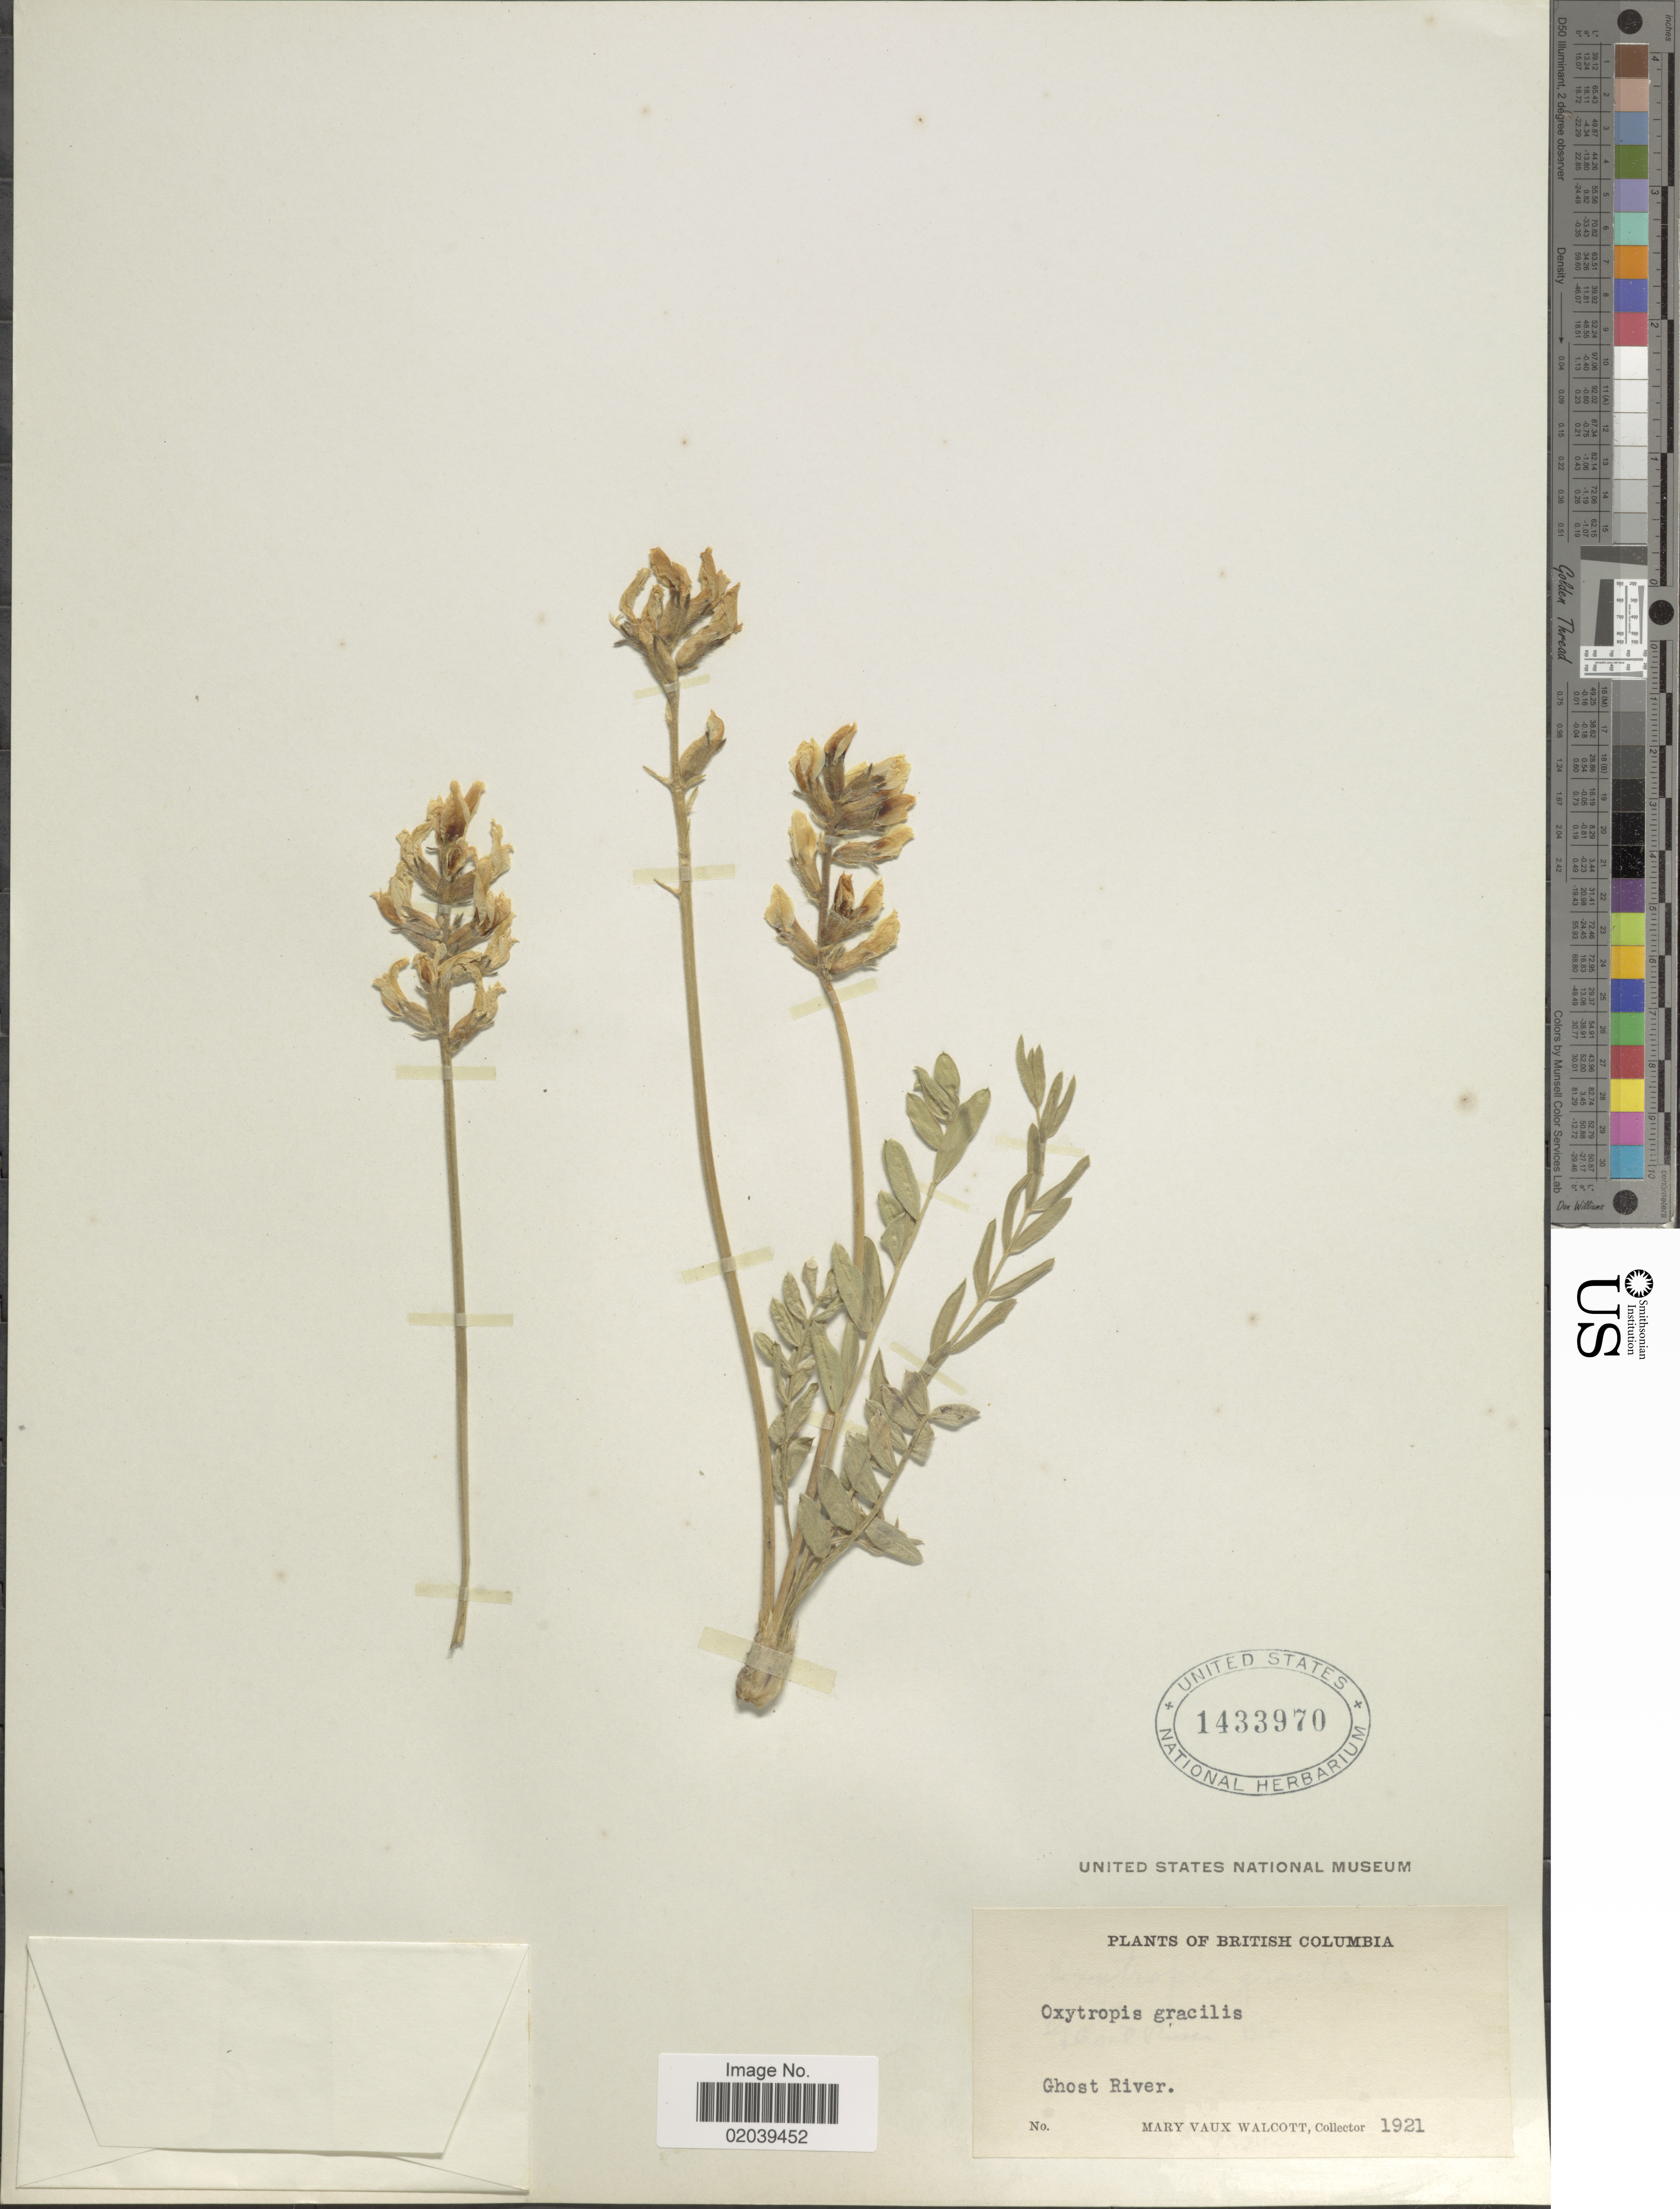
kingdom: Plantae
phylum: Tracheophyta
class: Magnoliopsida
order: Fabales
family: Fabaceae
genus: Oxytropis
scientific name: Oxytropis campestris var. gracilis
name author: (A. Nelson) Barneby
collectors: M. Walcott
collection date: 1921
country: Canada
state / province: British Columbia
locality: Ghost River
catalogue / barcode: US 1433970